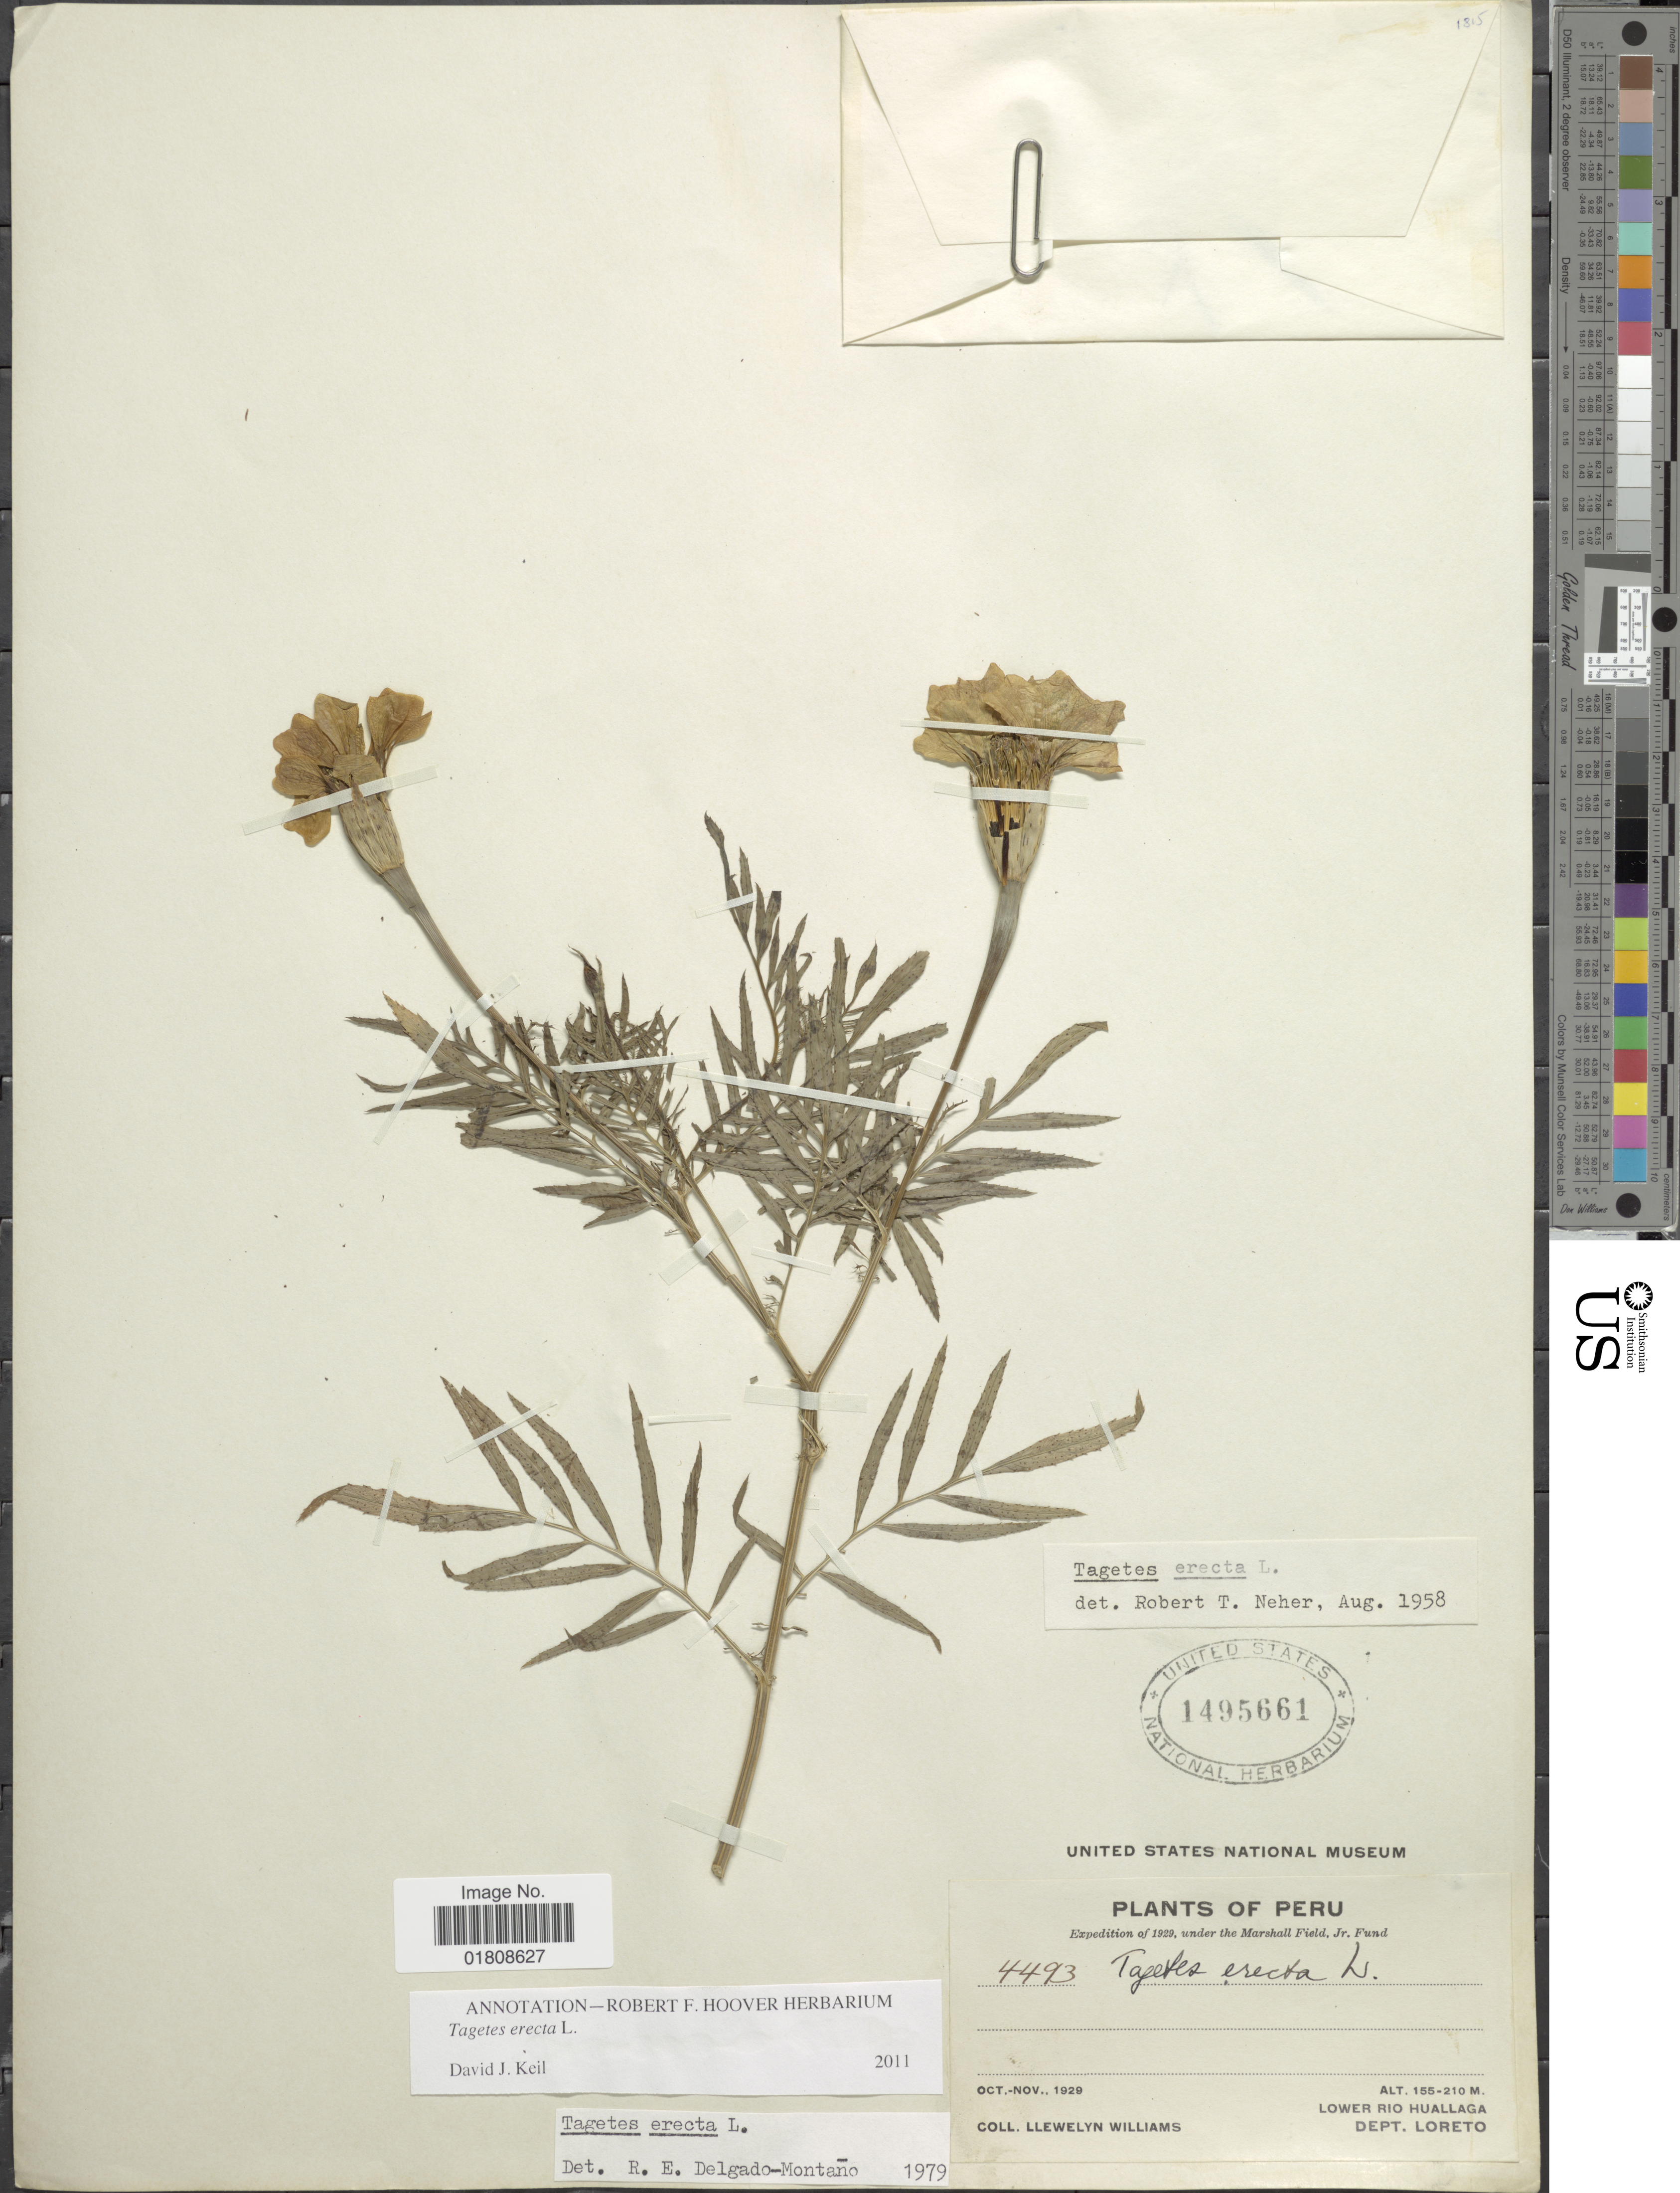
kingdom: Plantae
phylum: Tracheophyta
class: Magnoliopsida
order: Asterales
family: Asteraceae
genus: Tagetes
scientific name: Tagetes erecta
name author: L.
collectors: Ll. Williams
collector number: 4493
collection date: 1929-10/1929-11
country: Peru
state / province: Loreto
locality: Lower Rio Huallaga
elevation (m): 155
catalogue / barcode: US 1495661